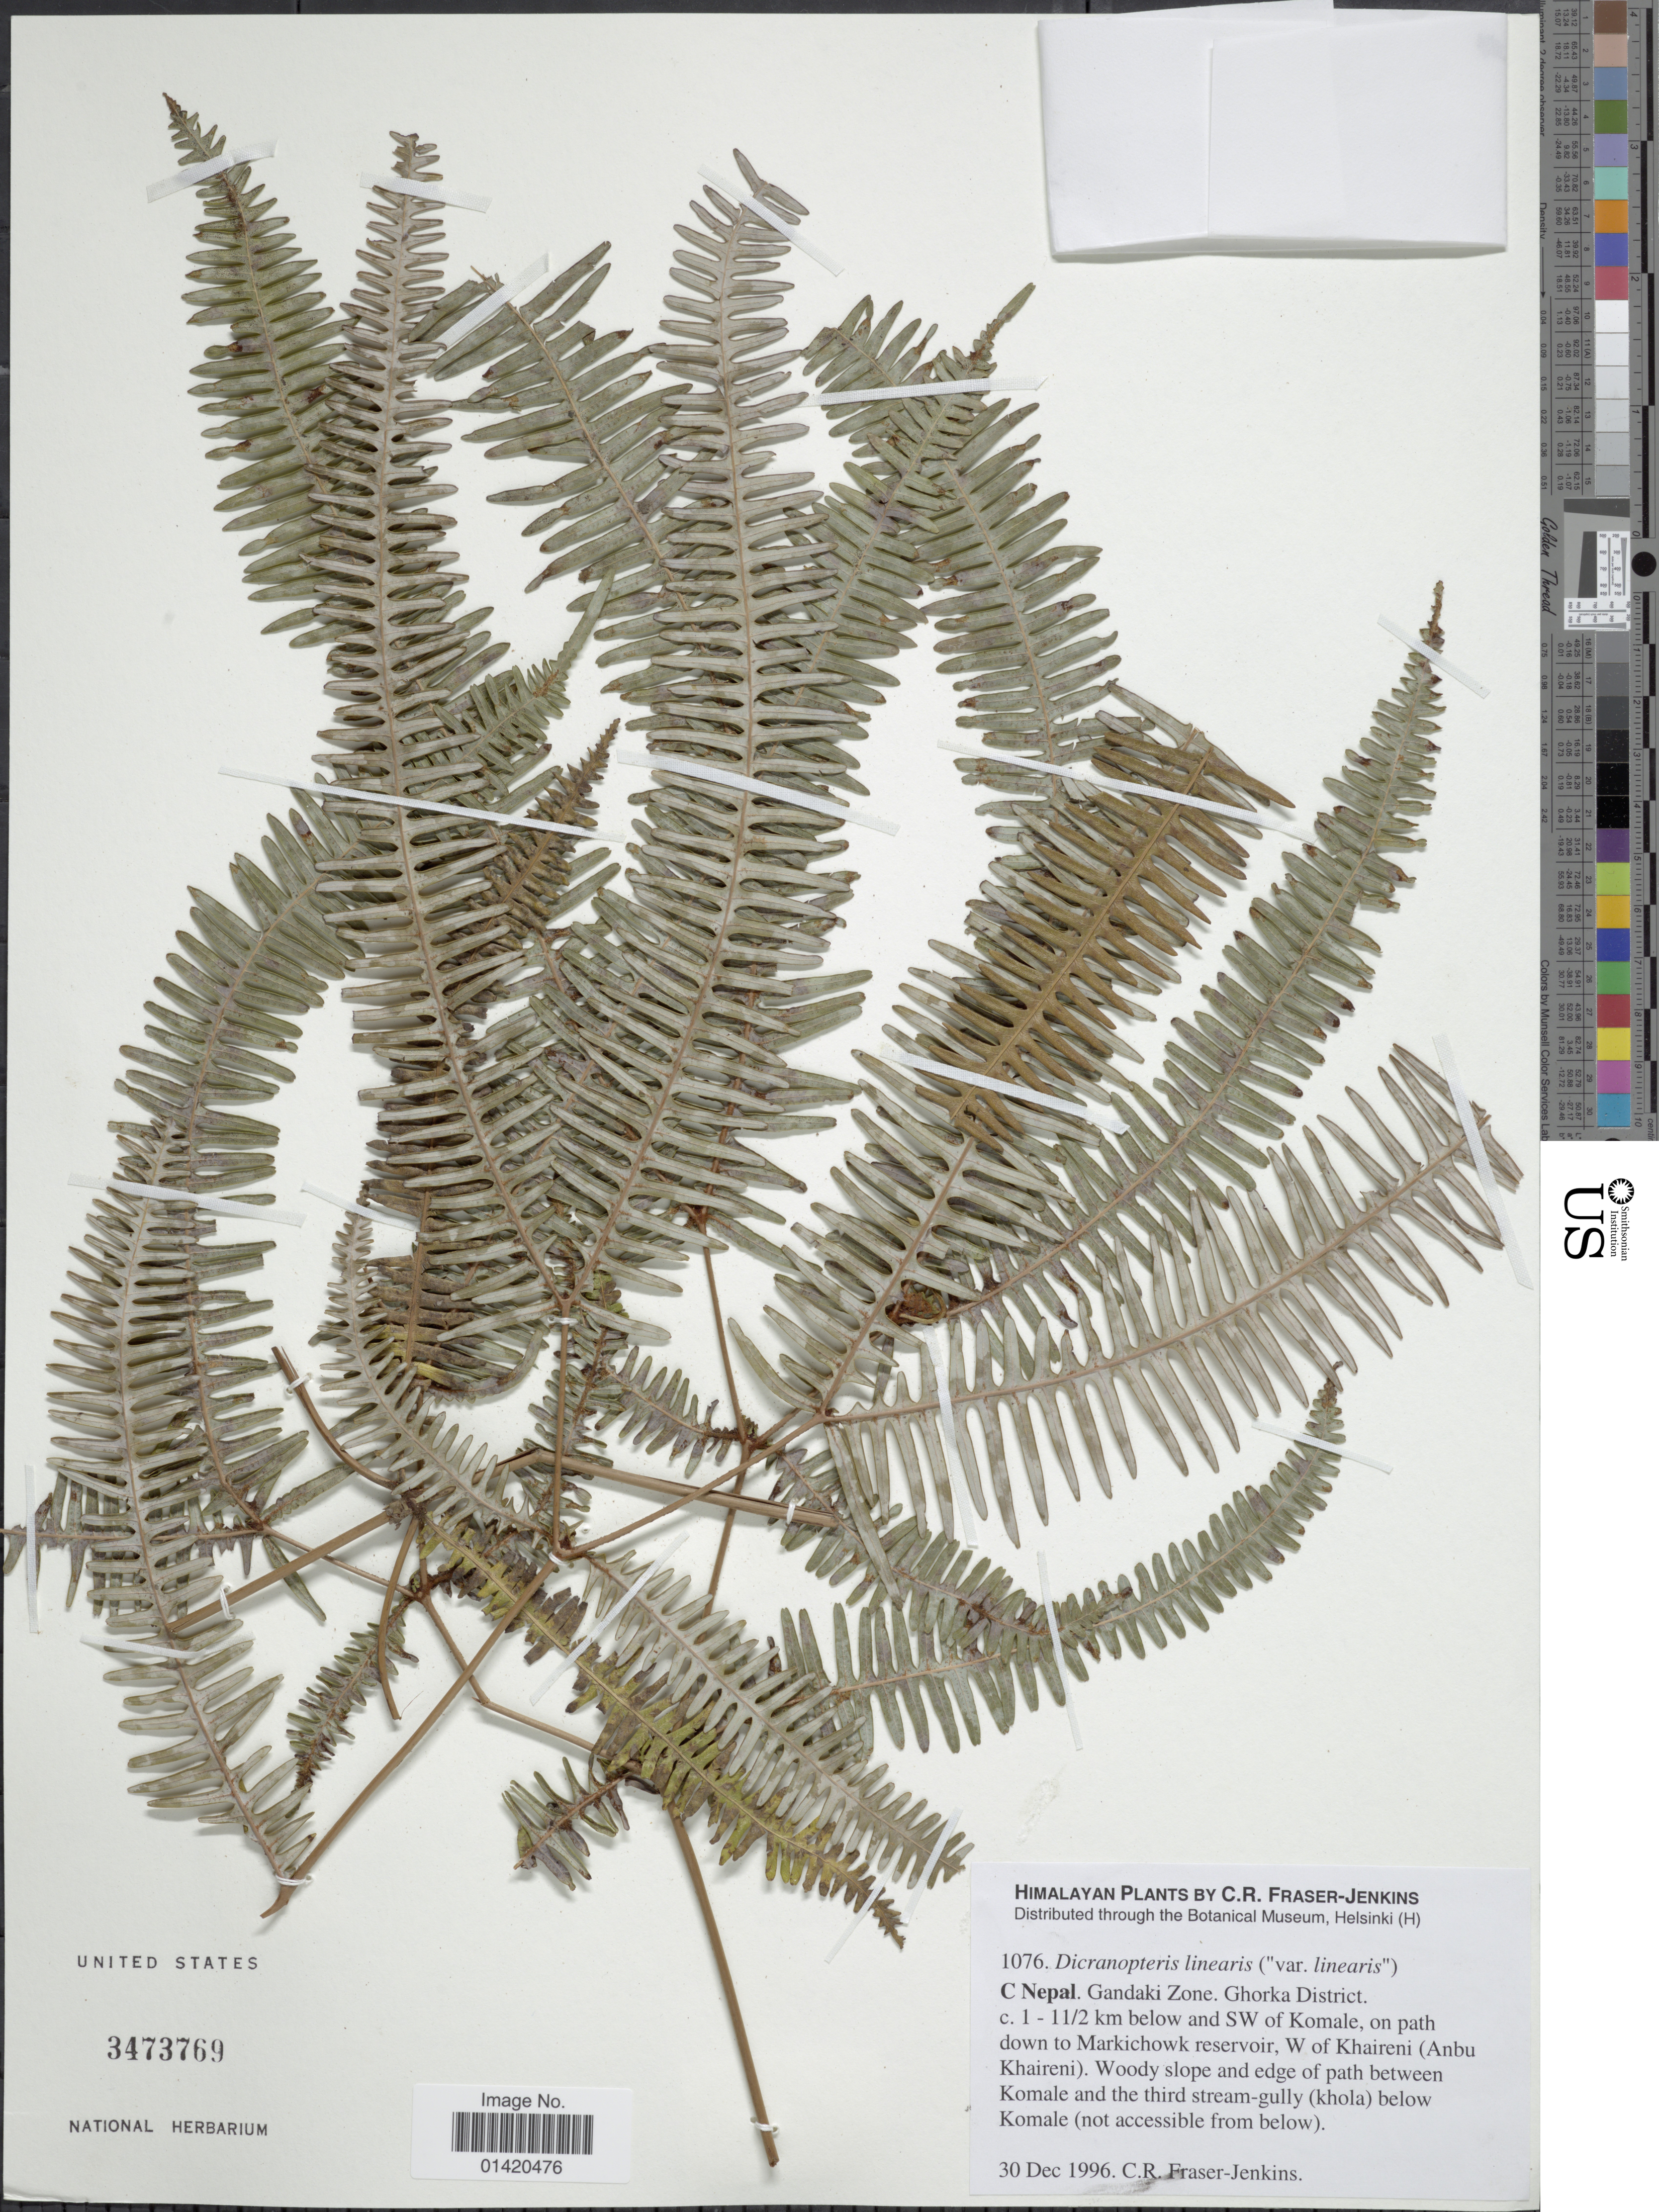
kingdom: Plantae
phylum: Tracheophyta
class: Polypodiopsida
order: Gleicheniales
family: Gleicheniaceae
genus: Dicranopteris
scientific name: Dicranopteris linearis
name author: (Burm. f.) Underw.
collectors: C. R. Fraser-Jenkins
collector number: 1076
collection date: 1996-12-30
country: Nepal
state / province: Gandaki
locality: C Nepal. Gandaki Zone. Ghorka District. c. 1-11/2 km below and SW of Komale, on path down to Markichowk reservoir,W of Khaireni (Anbu Khaireni). Woody slope and edge of path between Komale and the third stream-gully (khola) below Komale (not accesible from below)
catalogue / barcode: US 3473769